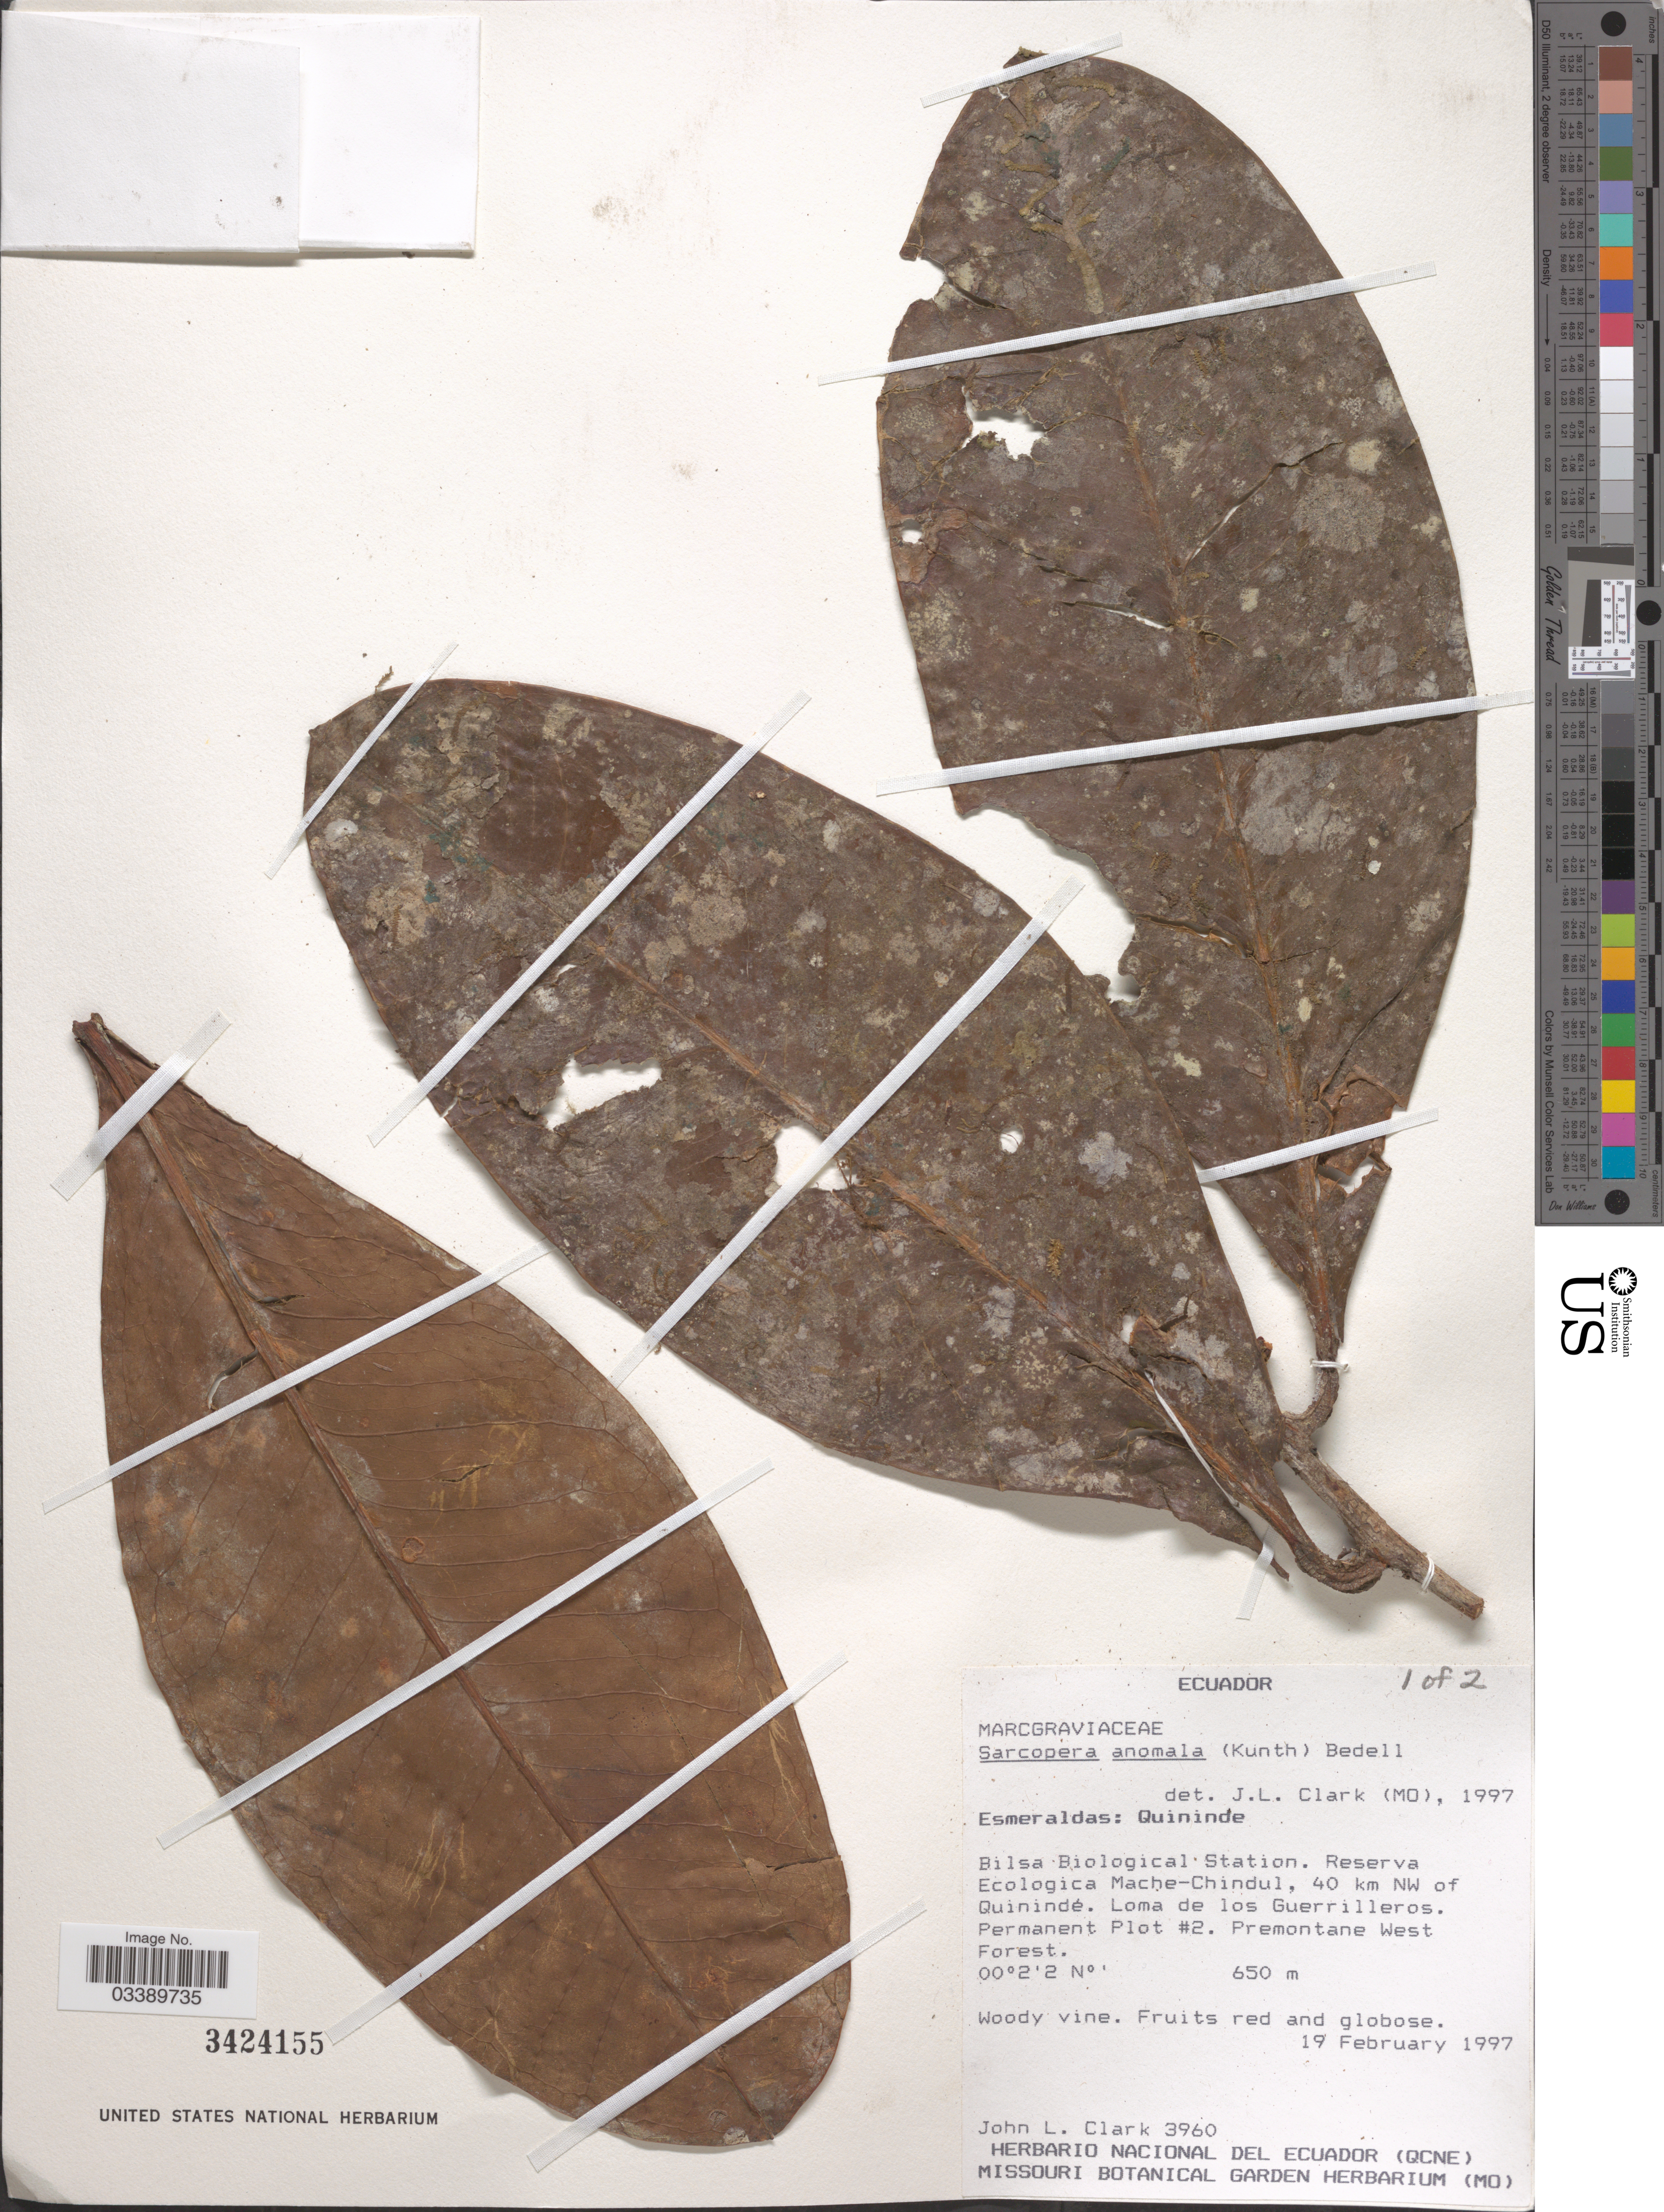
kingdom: Plantae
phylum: Tracheophyta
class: Magnoliopsida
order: Ericales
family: Marcgraviaceae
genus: Sarcopera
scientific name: Sarcopera anomala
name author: (Kunth) Bedell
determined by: Clark, J. L.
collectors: J. L. Clark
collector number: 3960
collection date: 1997-02-19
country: Ecuador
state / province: Esmeraldas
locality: Quininde. Bilsa Biological Station. Reserva Ecologica Mache-Chindul, 40 km NW of Quinindé. Loma de los Guerrilleros. Permanent Plot #2.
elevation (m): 650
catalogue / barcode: US 3424155